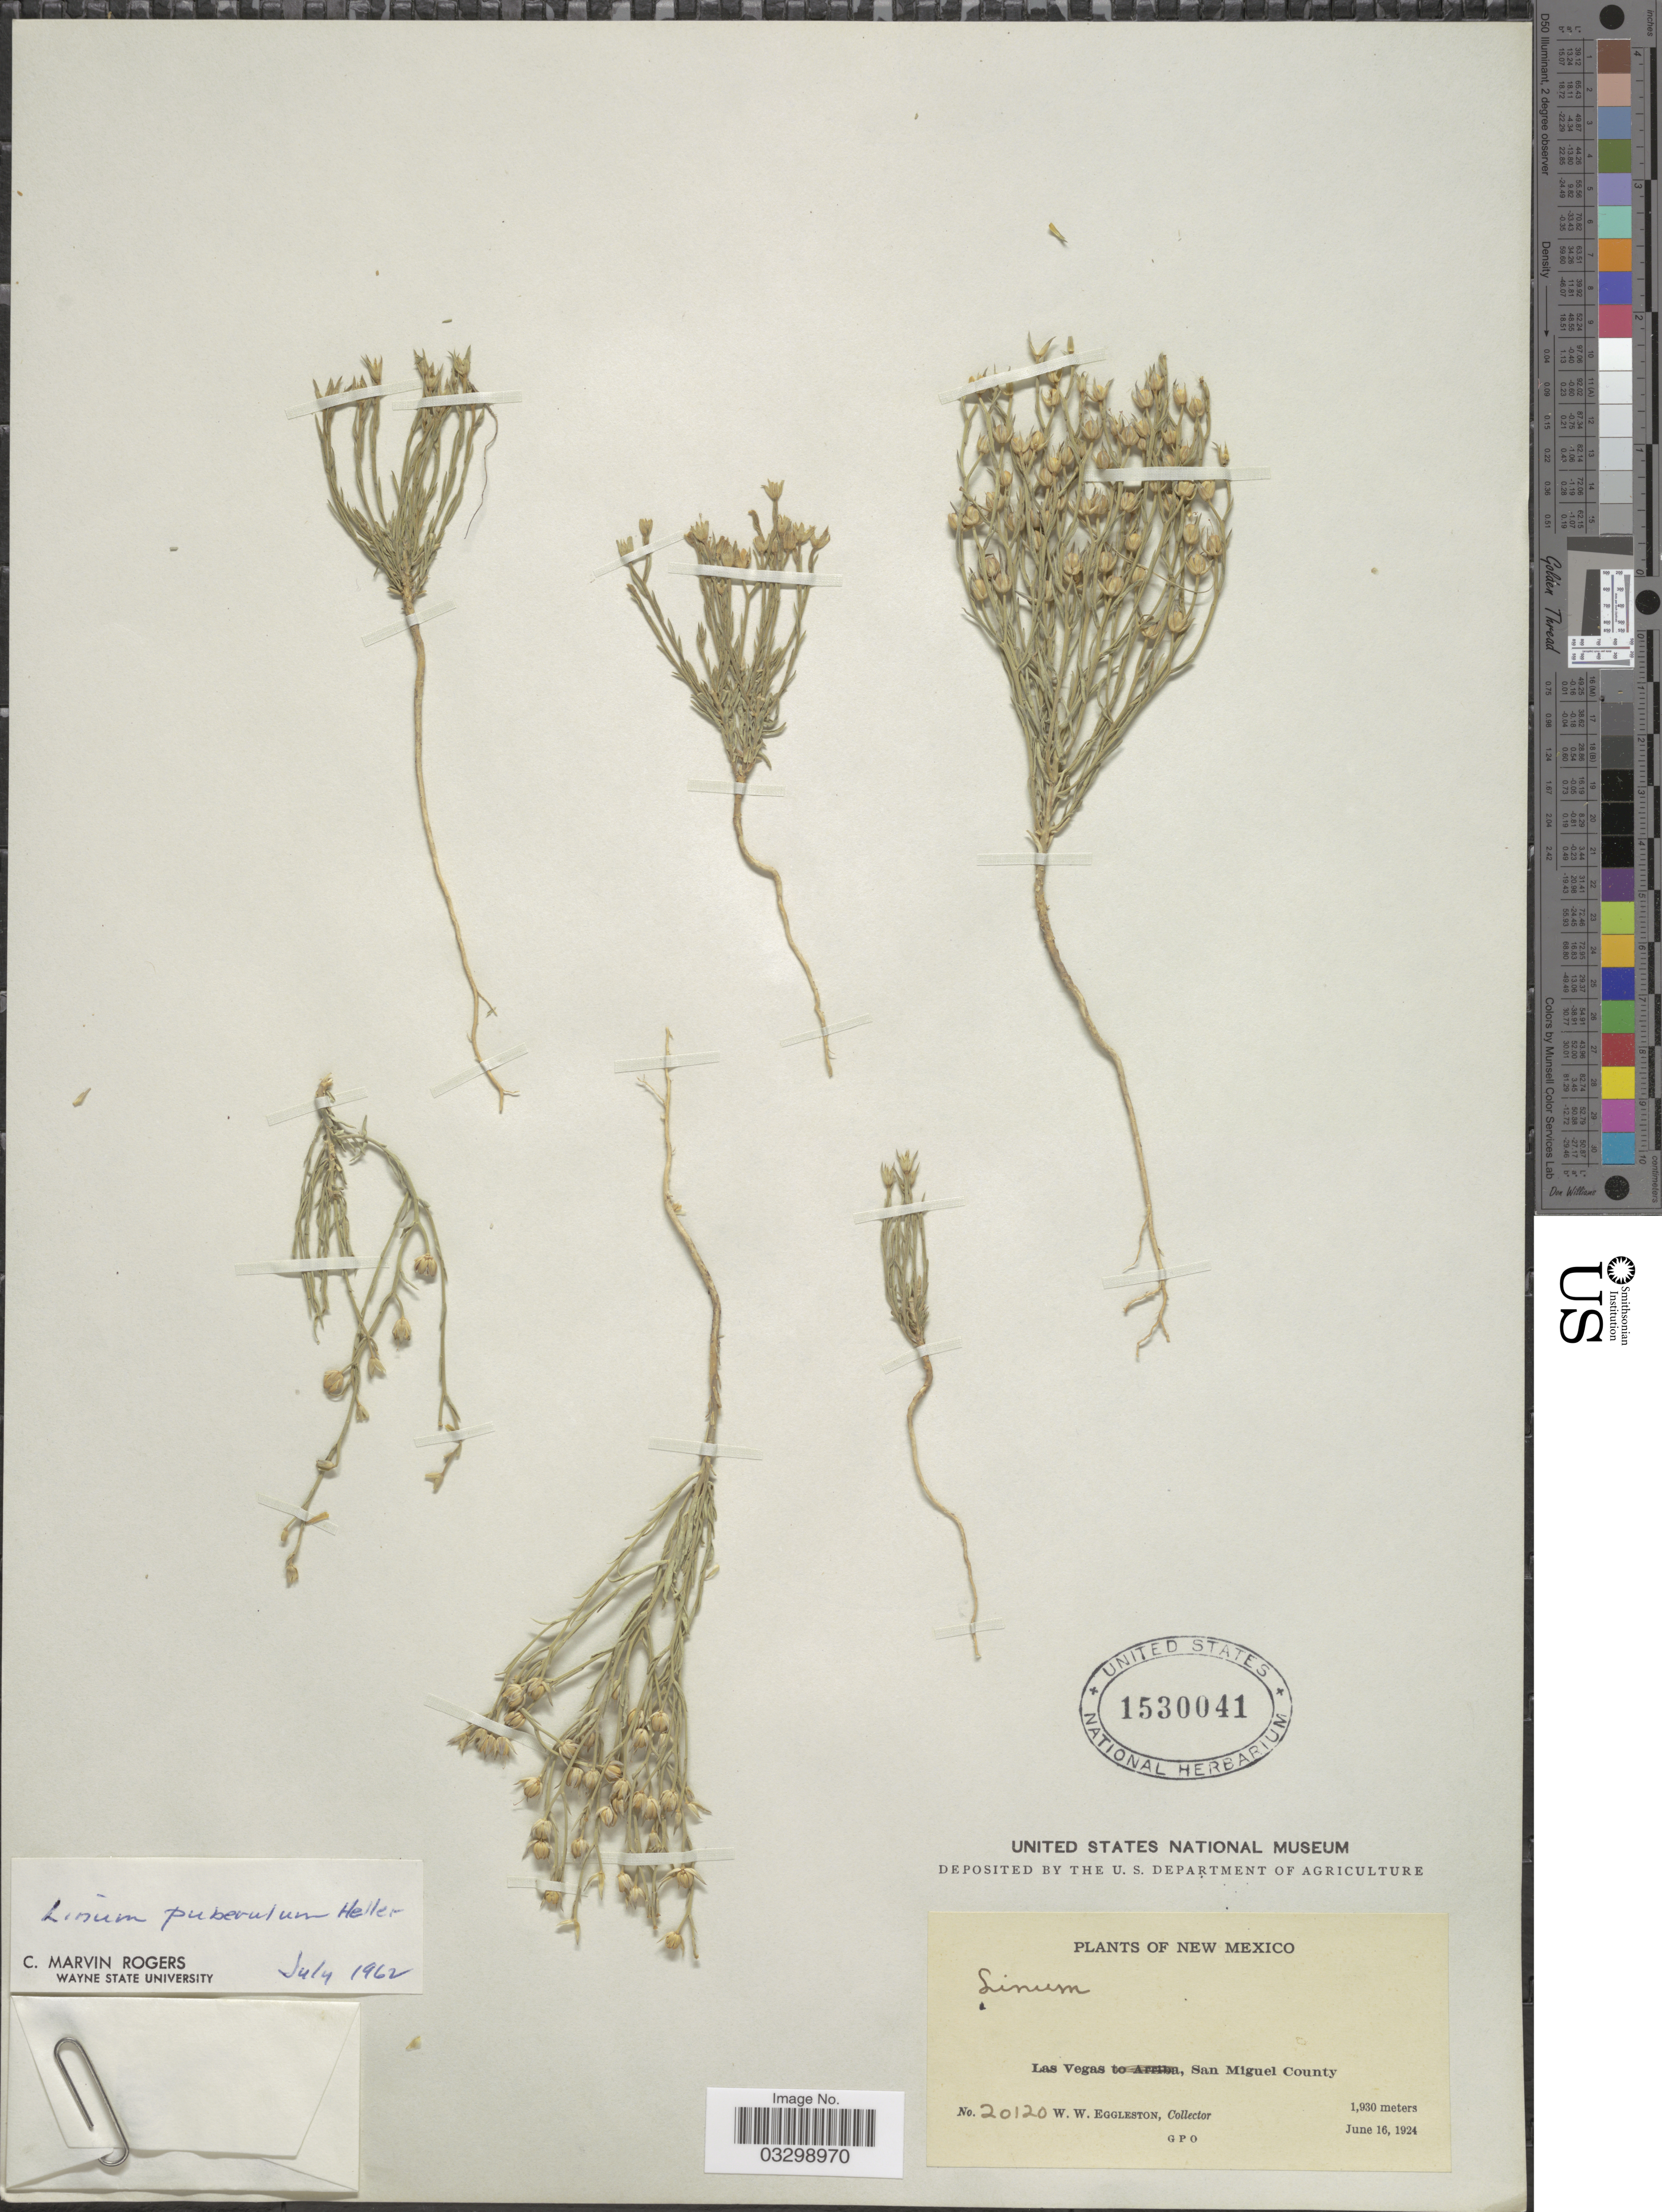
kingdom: Plantae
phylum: Tracheophyta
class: Magnoliopsida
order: Malpighiales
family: Linaceae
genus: Linum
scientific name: Linum puberulum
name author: (Engelm.) A. Heller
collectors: W. W. Eggleston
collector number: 20120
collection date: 1924-06-16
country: United States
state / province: New Mexico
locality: Las Vegas, San Miguel County.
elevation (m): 1930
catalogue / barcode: US 1530041